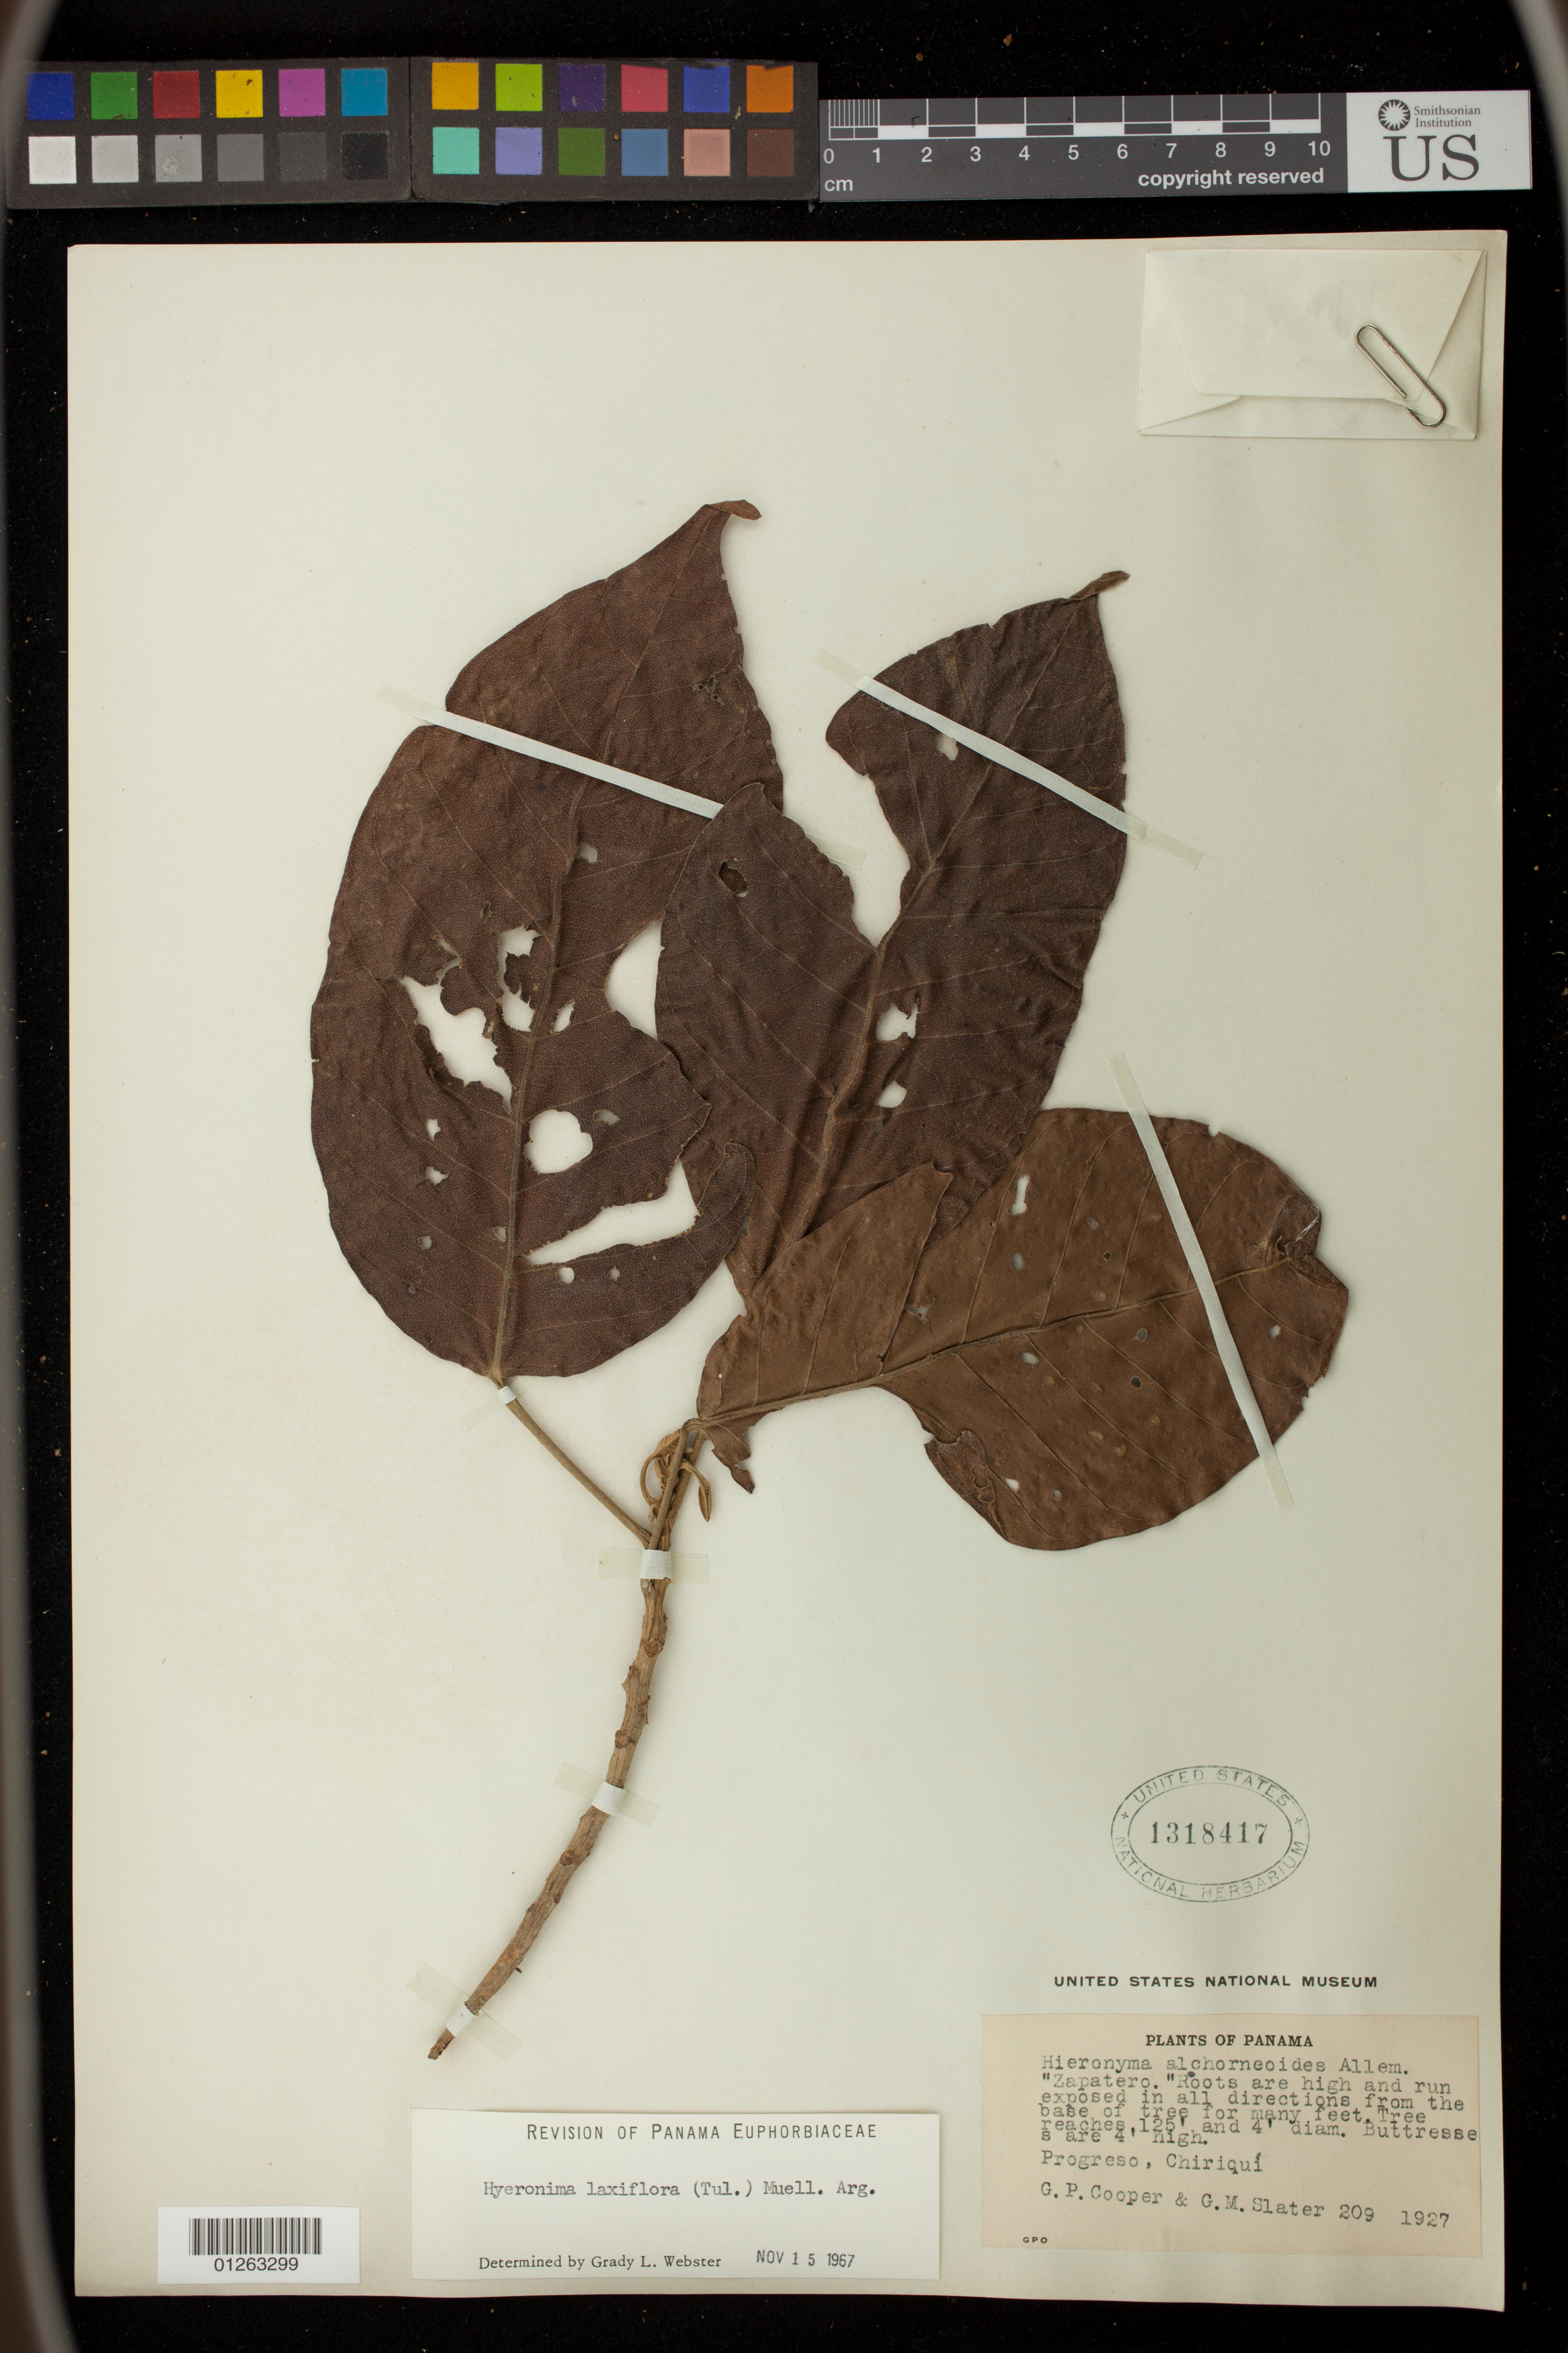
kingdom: Plantae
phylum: Tracheophyta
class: Magnoliopsida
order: Malpighiales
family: Phyllanthaceae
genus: Hieronyma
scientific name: Hieronyma laxiflora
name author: (Tul.) Müll. Arg.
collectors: G. Cooper & G. Slater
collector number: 209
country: Panama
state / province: Chiriquí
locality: Progreso [Bugaba District]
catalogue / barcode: US 1318417